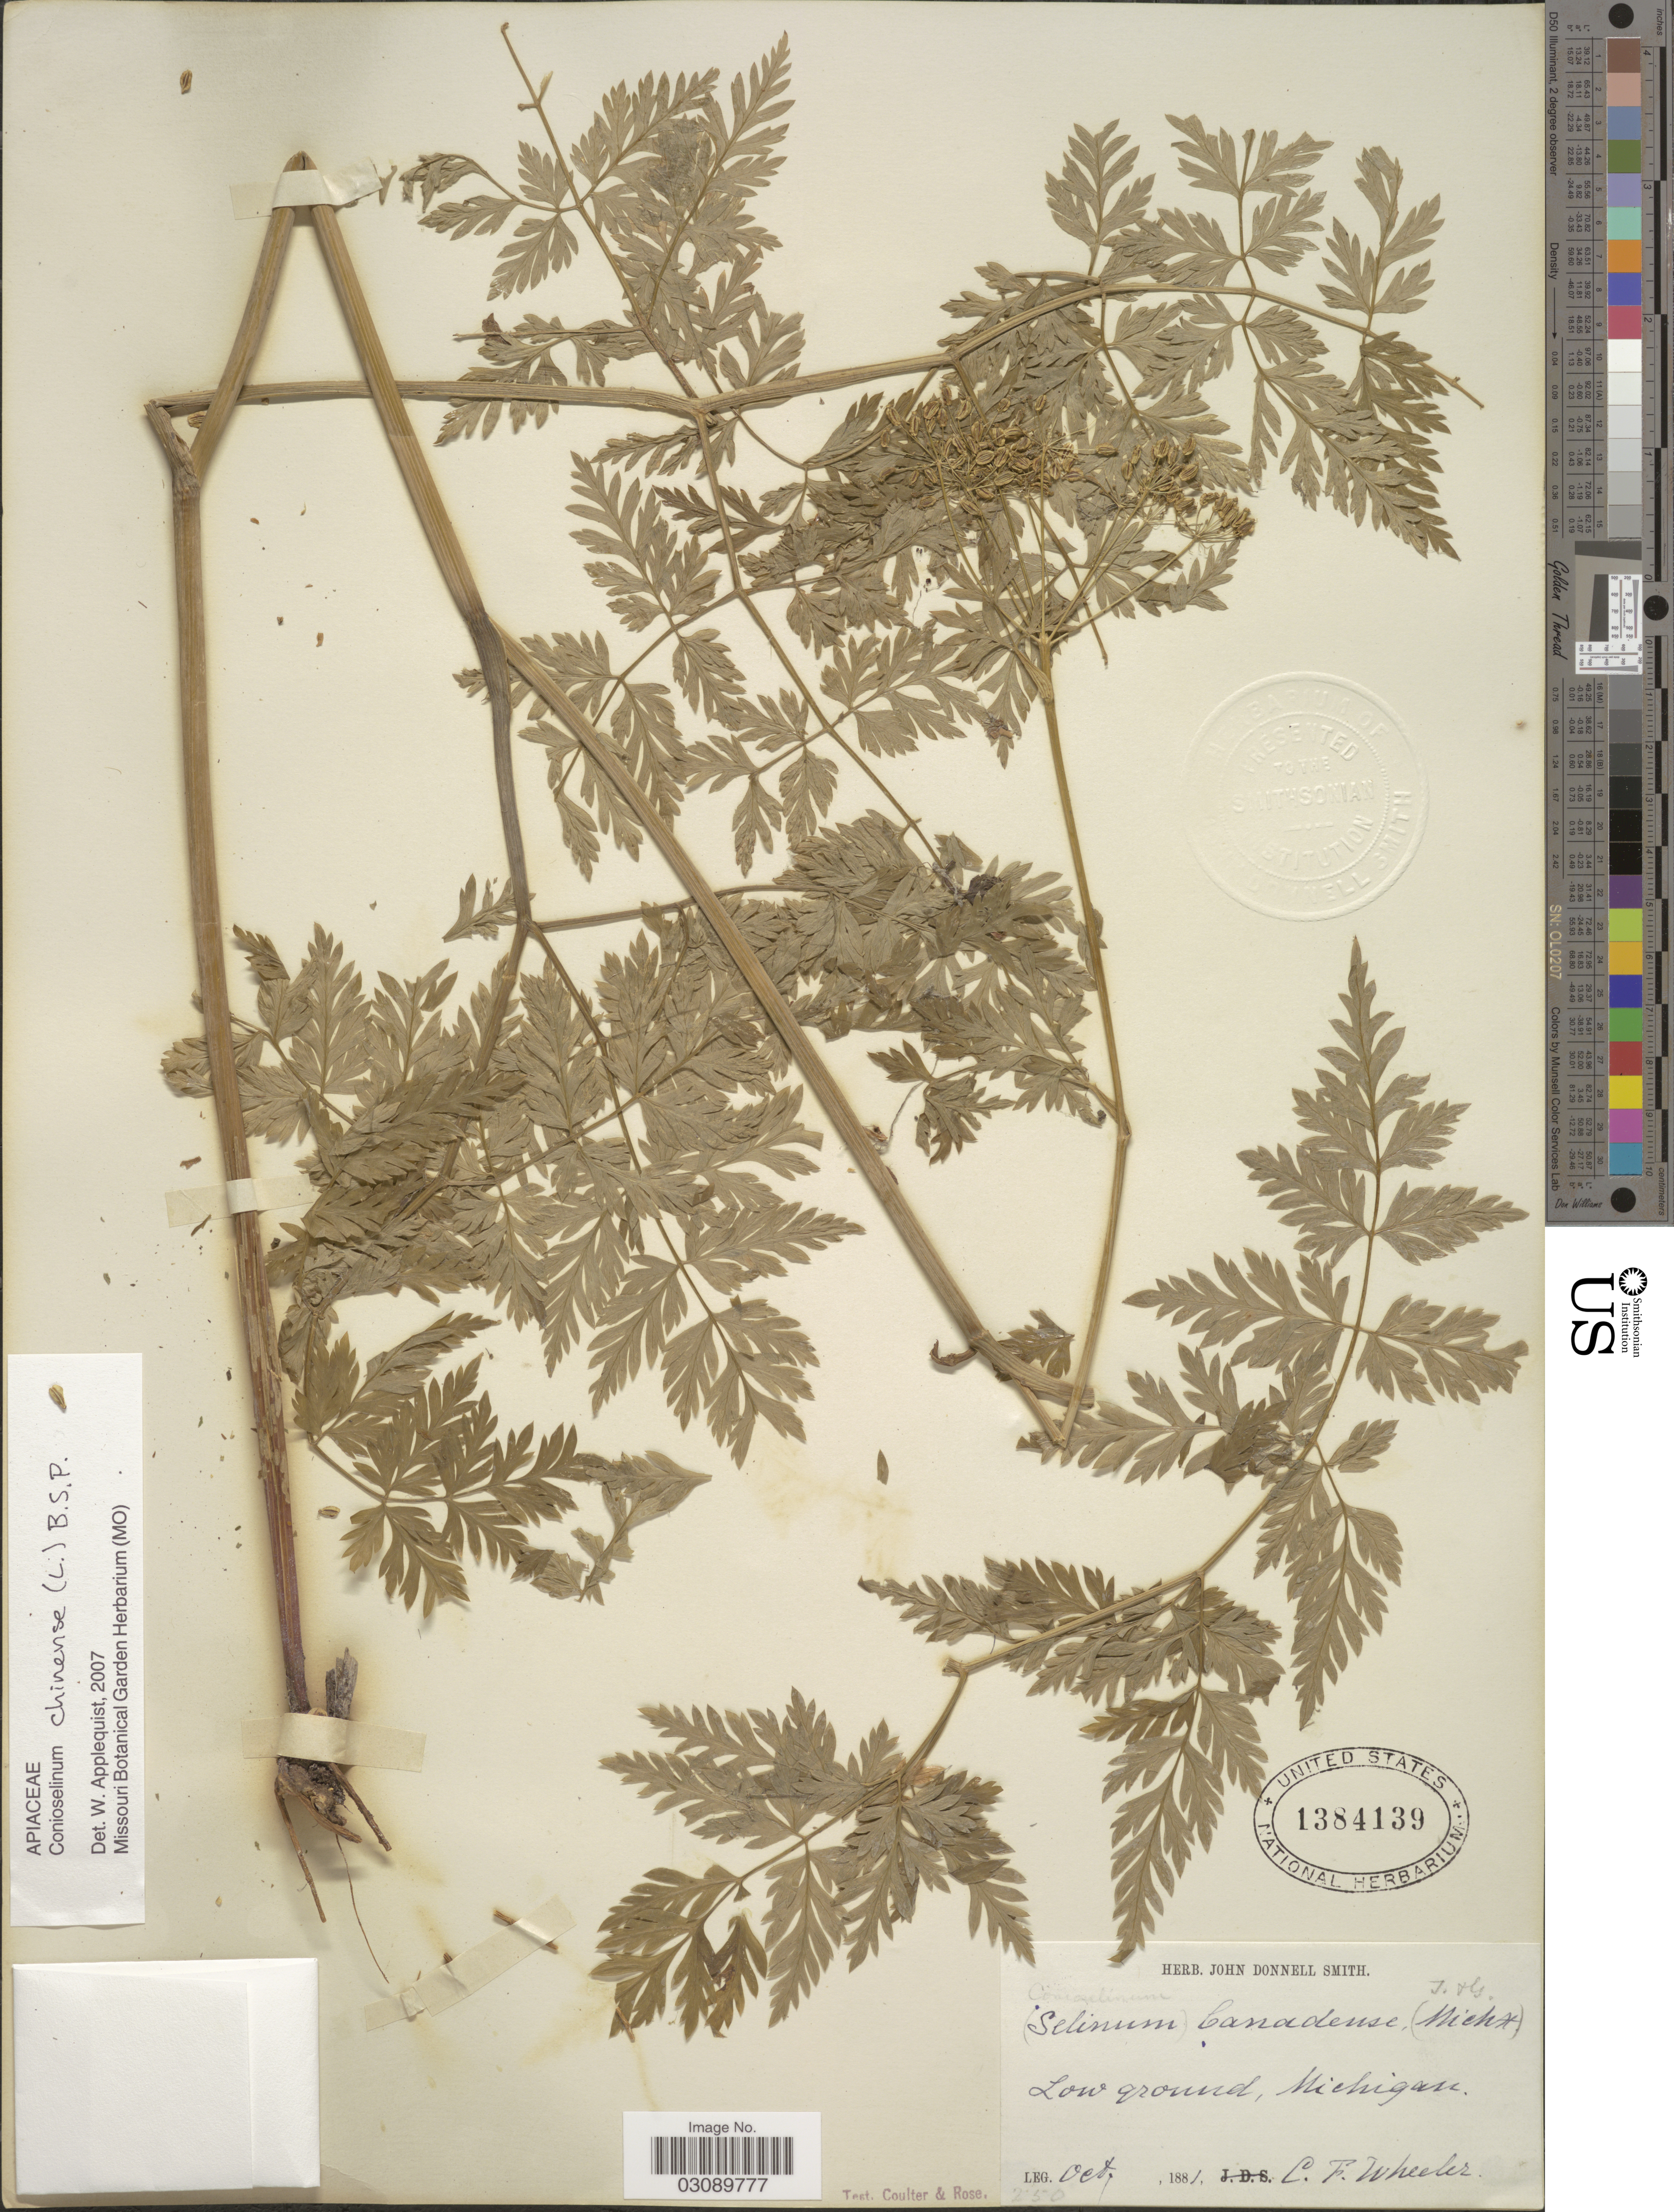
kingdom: Plantae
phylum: Tracheophyta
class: Magnoliopsida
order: Apiales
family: Apiaceae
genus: Conioselinum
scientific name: Conioselinum chinense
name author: (L.) Britton et al.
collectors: C. Wheeler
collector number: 250?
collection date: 1881-10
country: United States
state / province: Michigan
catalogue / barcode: US 1384139